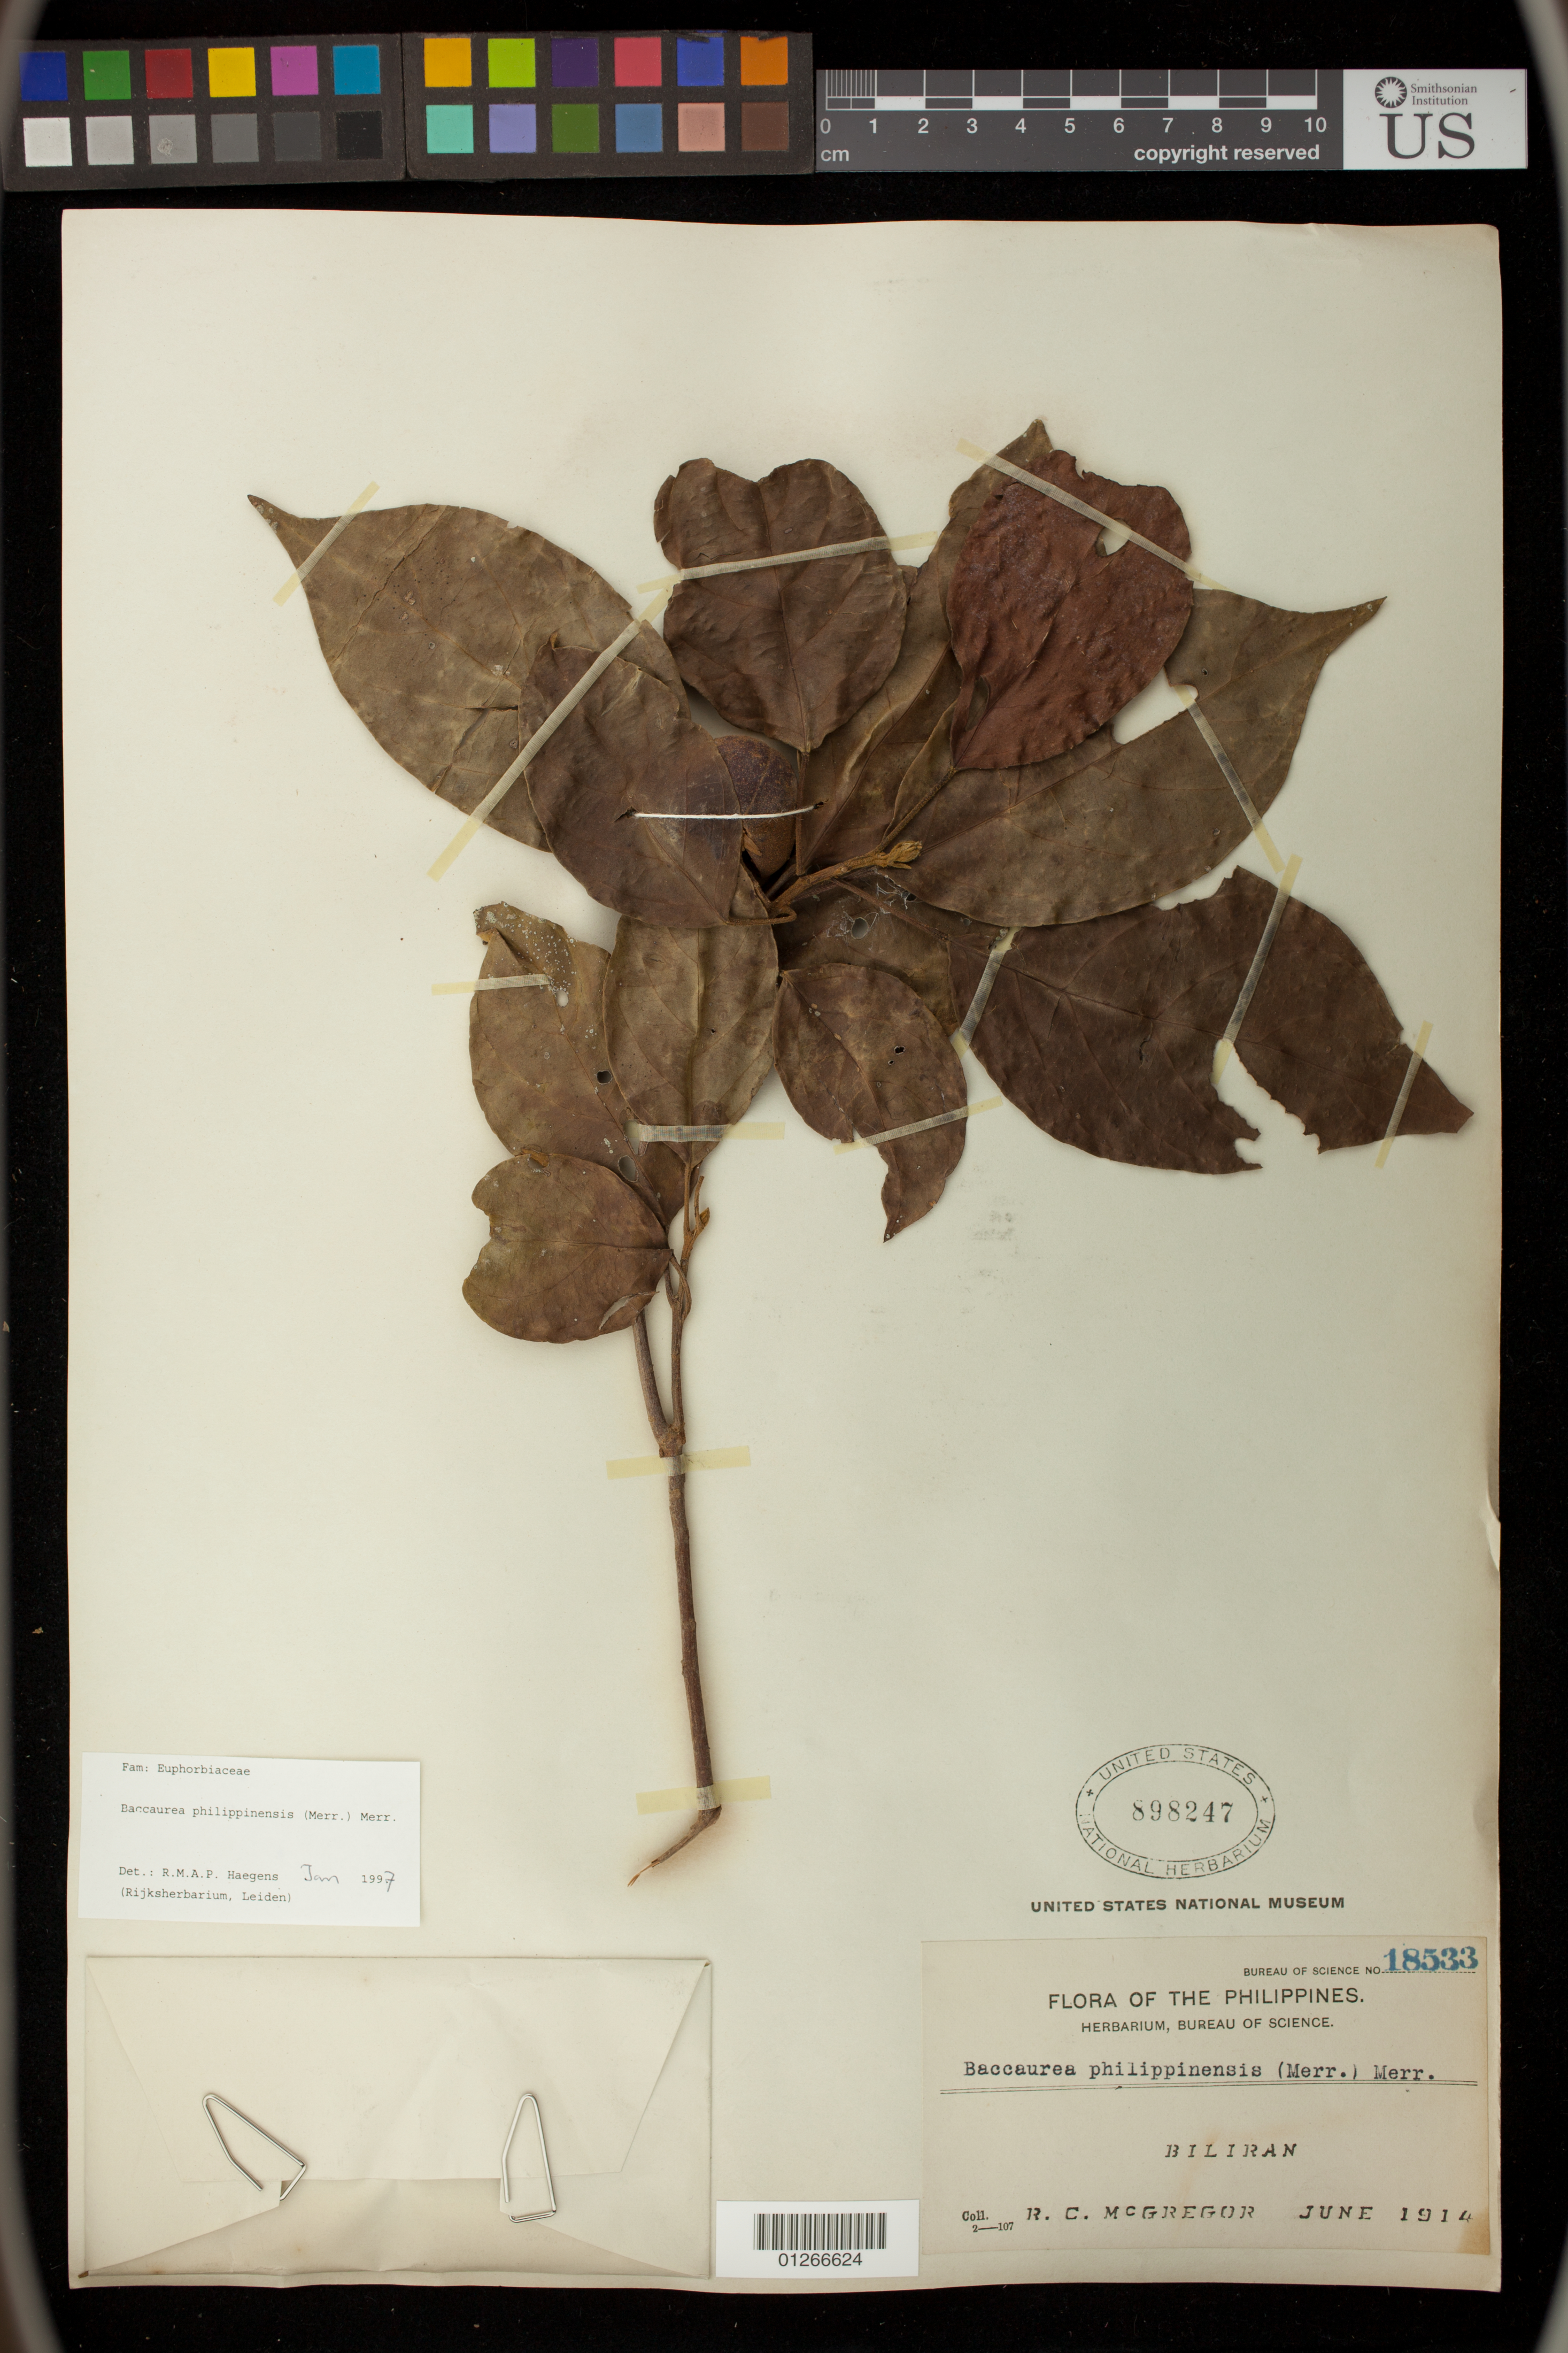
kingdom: Plantae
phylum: Tracheophyta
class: Magnoliopsida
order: Malpighiales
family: Phyllanthaceae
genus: Baccaurea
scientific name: Baccaurea philippinensis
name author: (Merr.) Merr.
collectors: R. C. McGregor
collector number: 18533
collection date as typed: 1914-06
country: Philippines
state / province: Eastern Visayas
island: Biliran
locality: Biliran